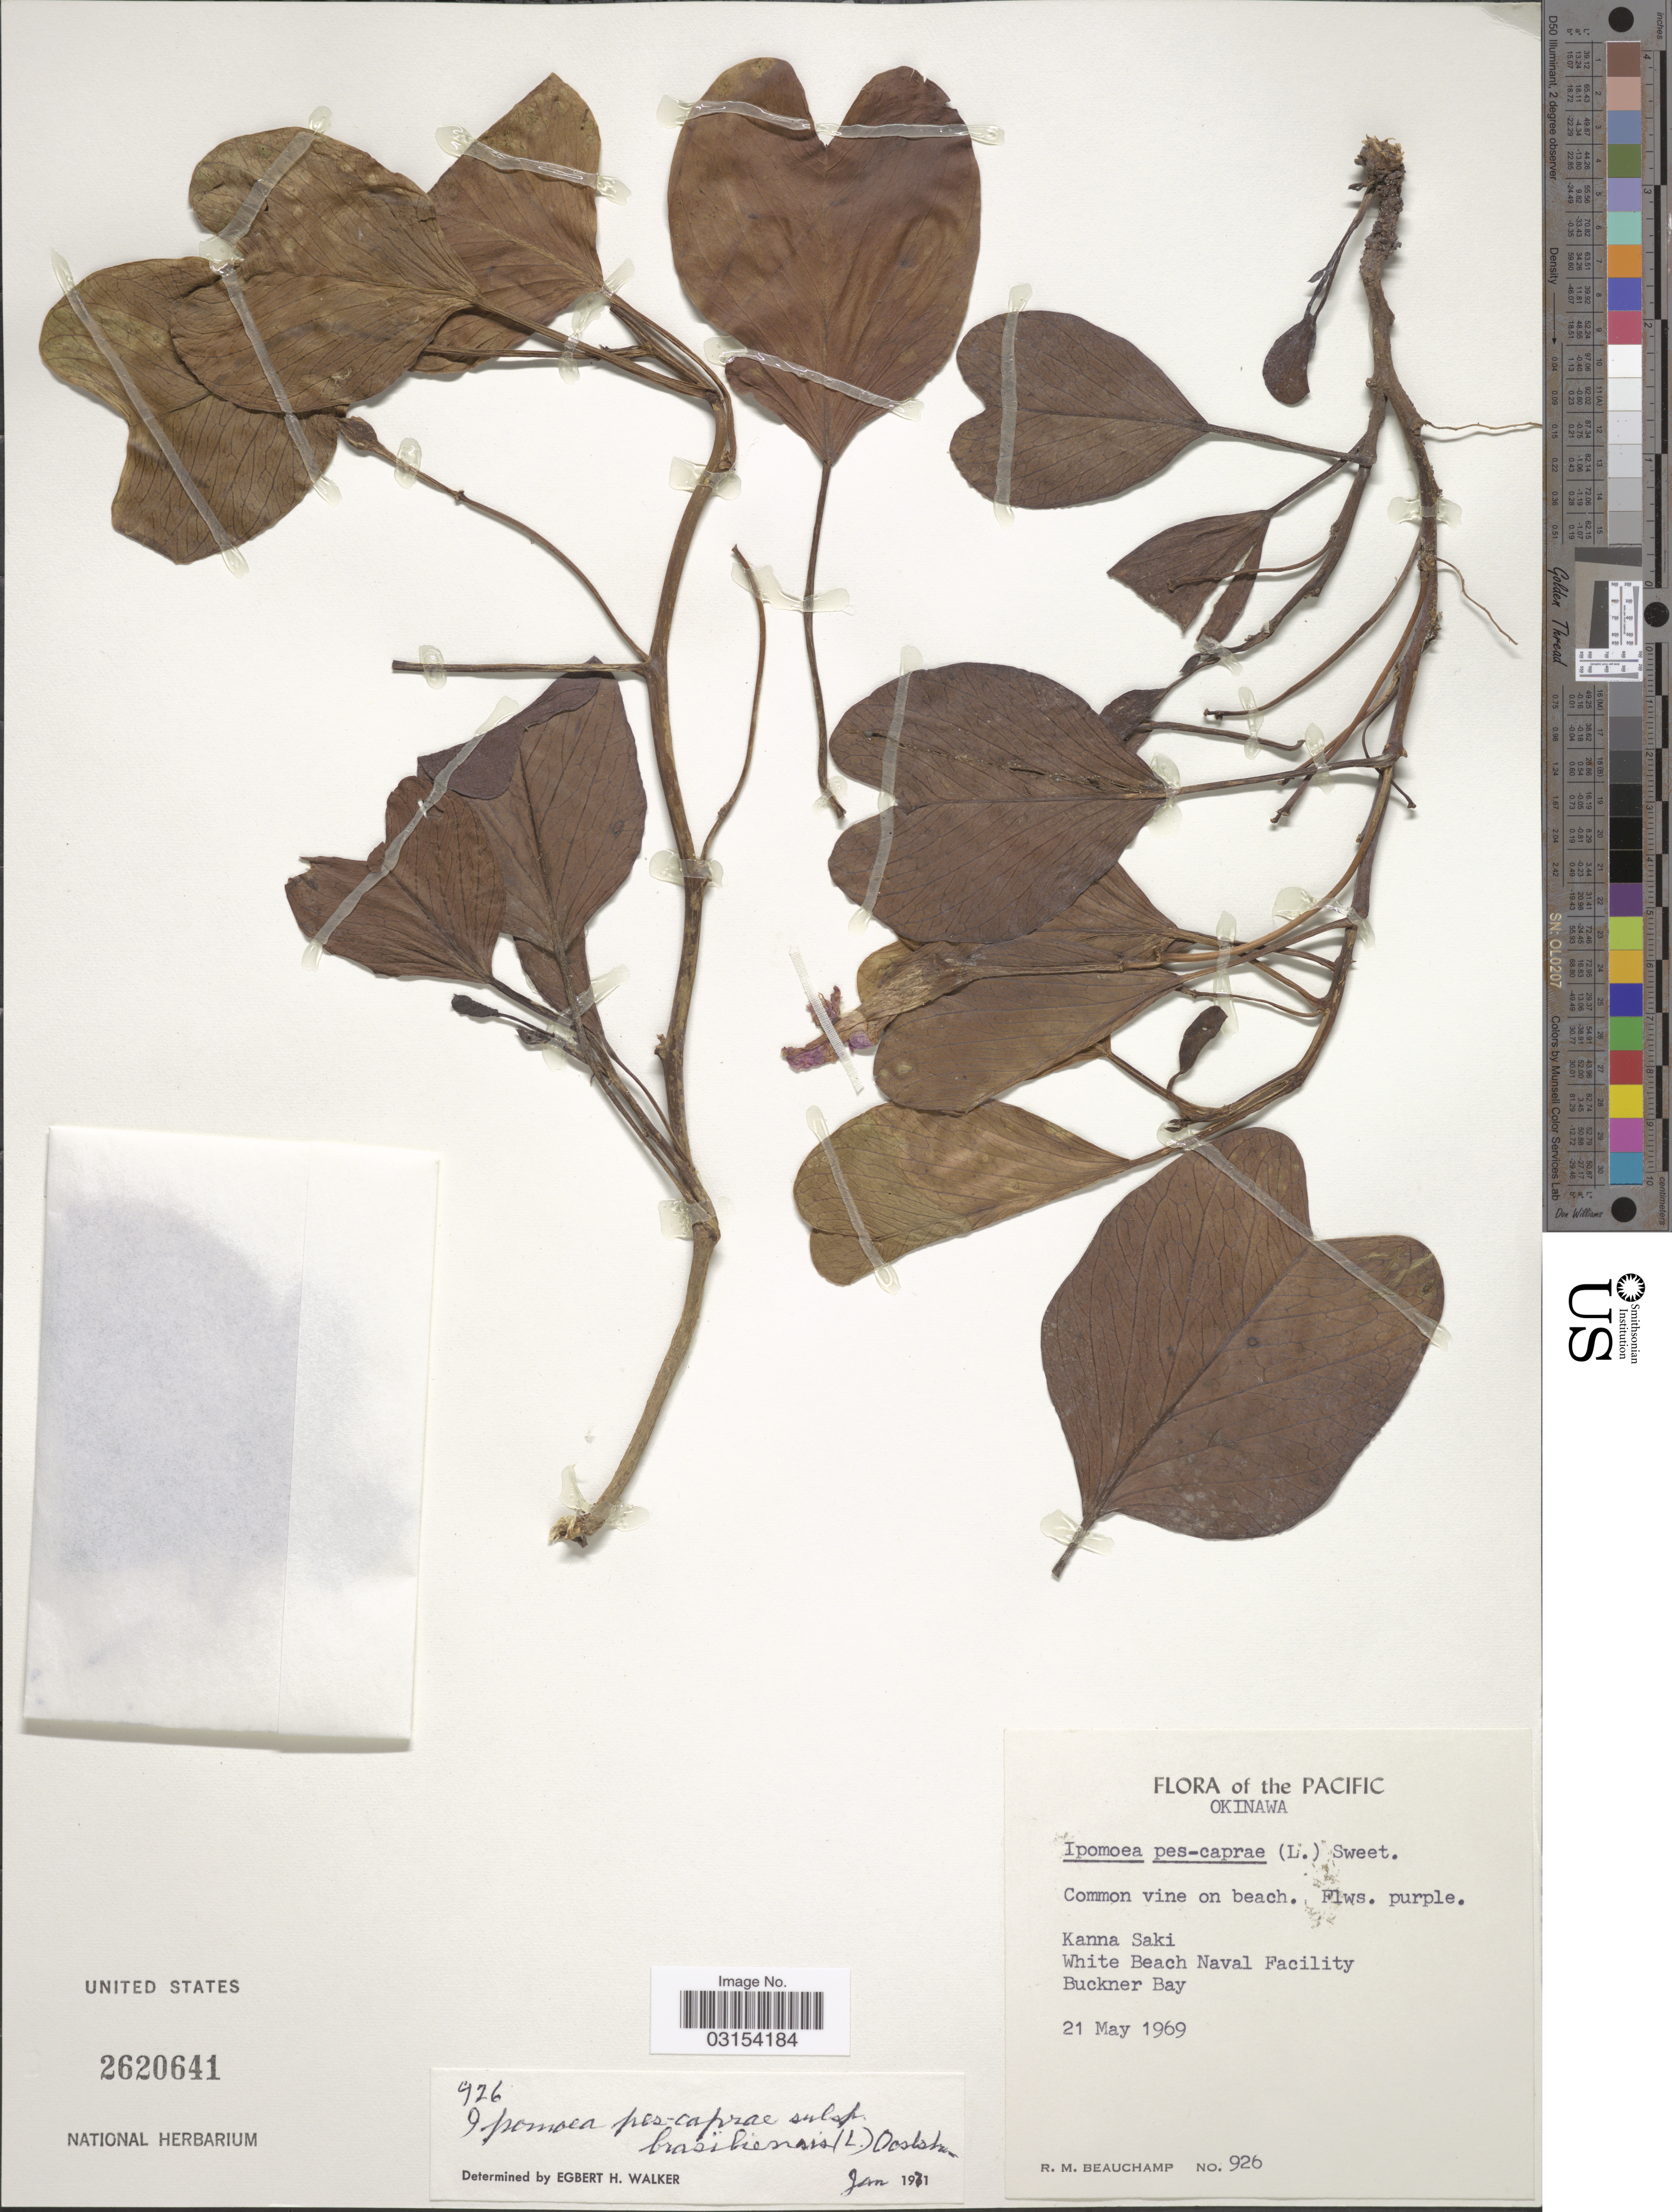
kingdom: Plantae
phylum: Tracheophyta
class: Magnoliopsida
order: Solanales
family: Convolvulaceae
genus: Ipomoea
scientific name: Ipomoea pes-caprae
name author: (L.) R. Br.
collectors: R. Beauchamp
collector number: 926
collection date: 1969-05-21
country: Japan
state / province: Okinawa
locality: The Pacific, Okinawa, Kanna Saki, White Beach Naval Facility, Buckner Bay.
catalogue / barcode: US 2620641